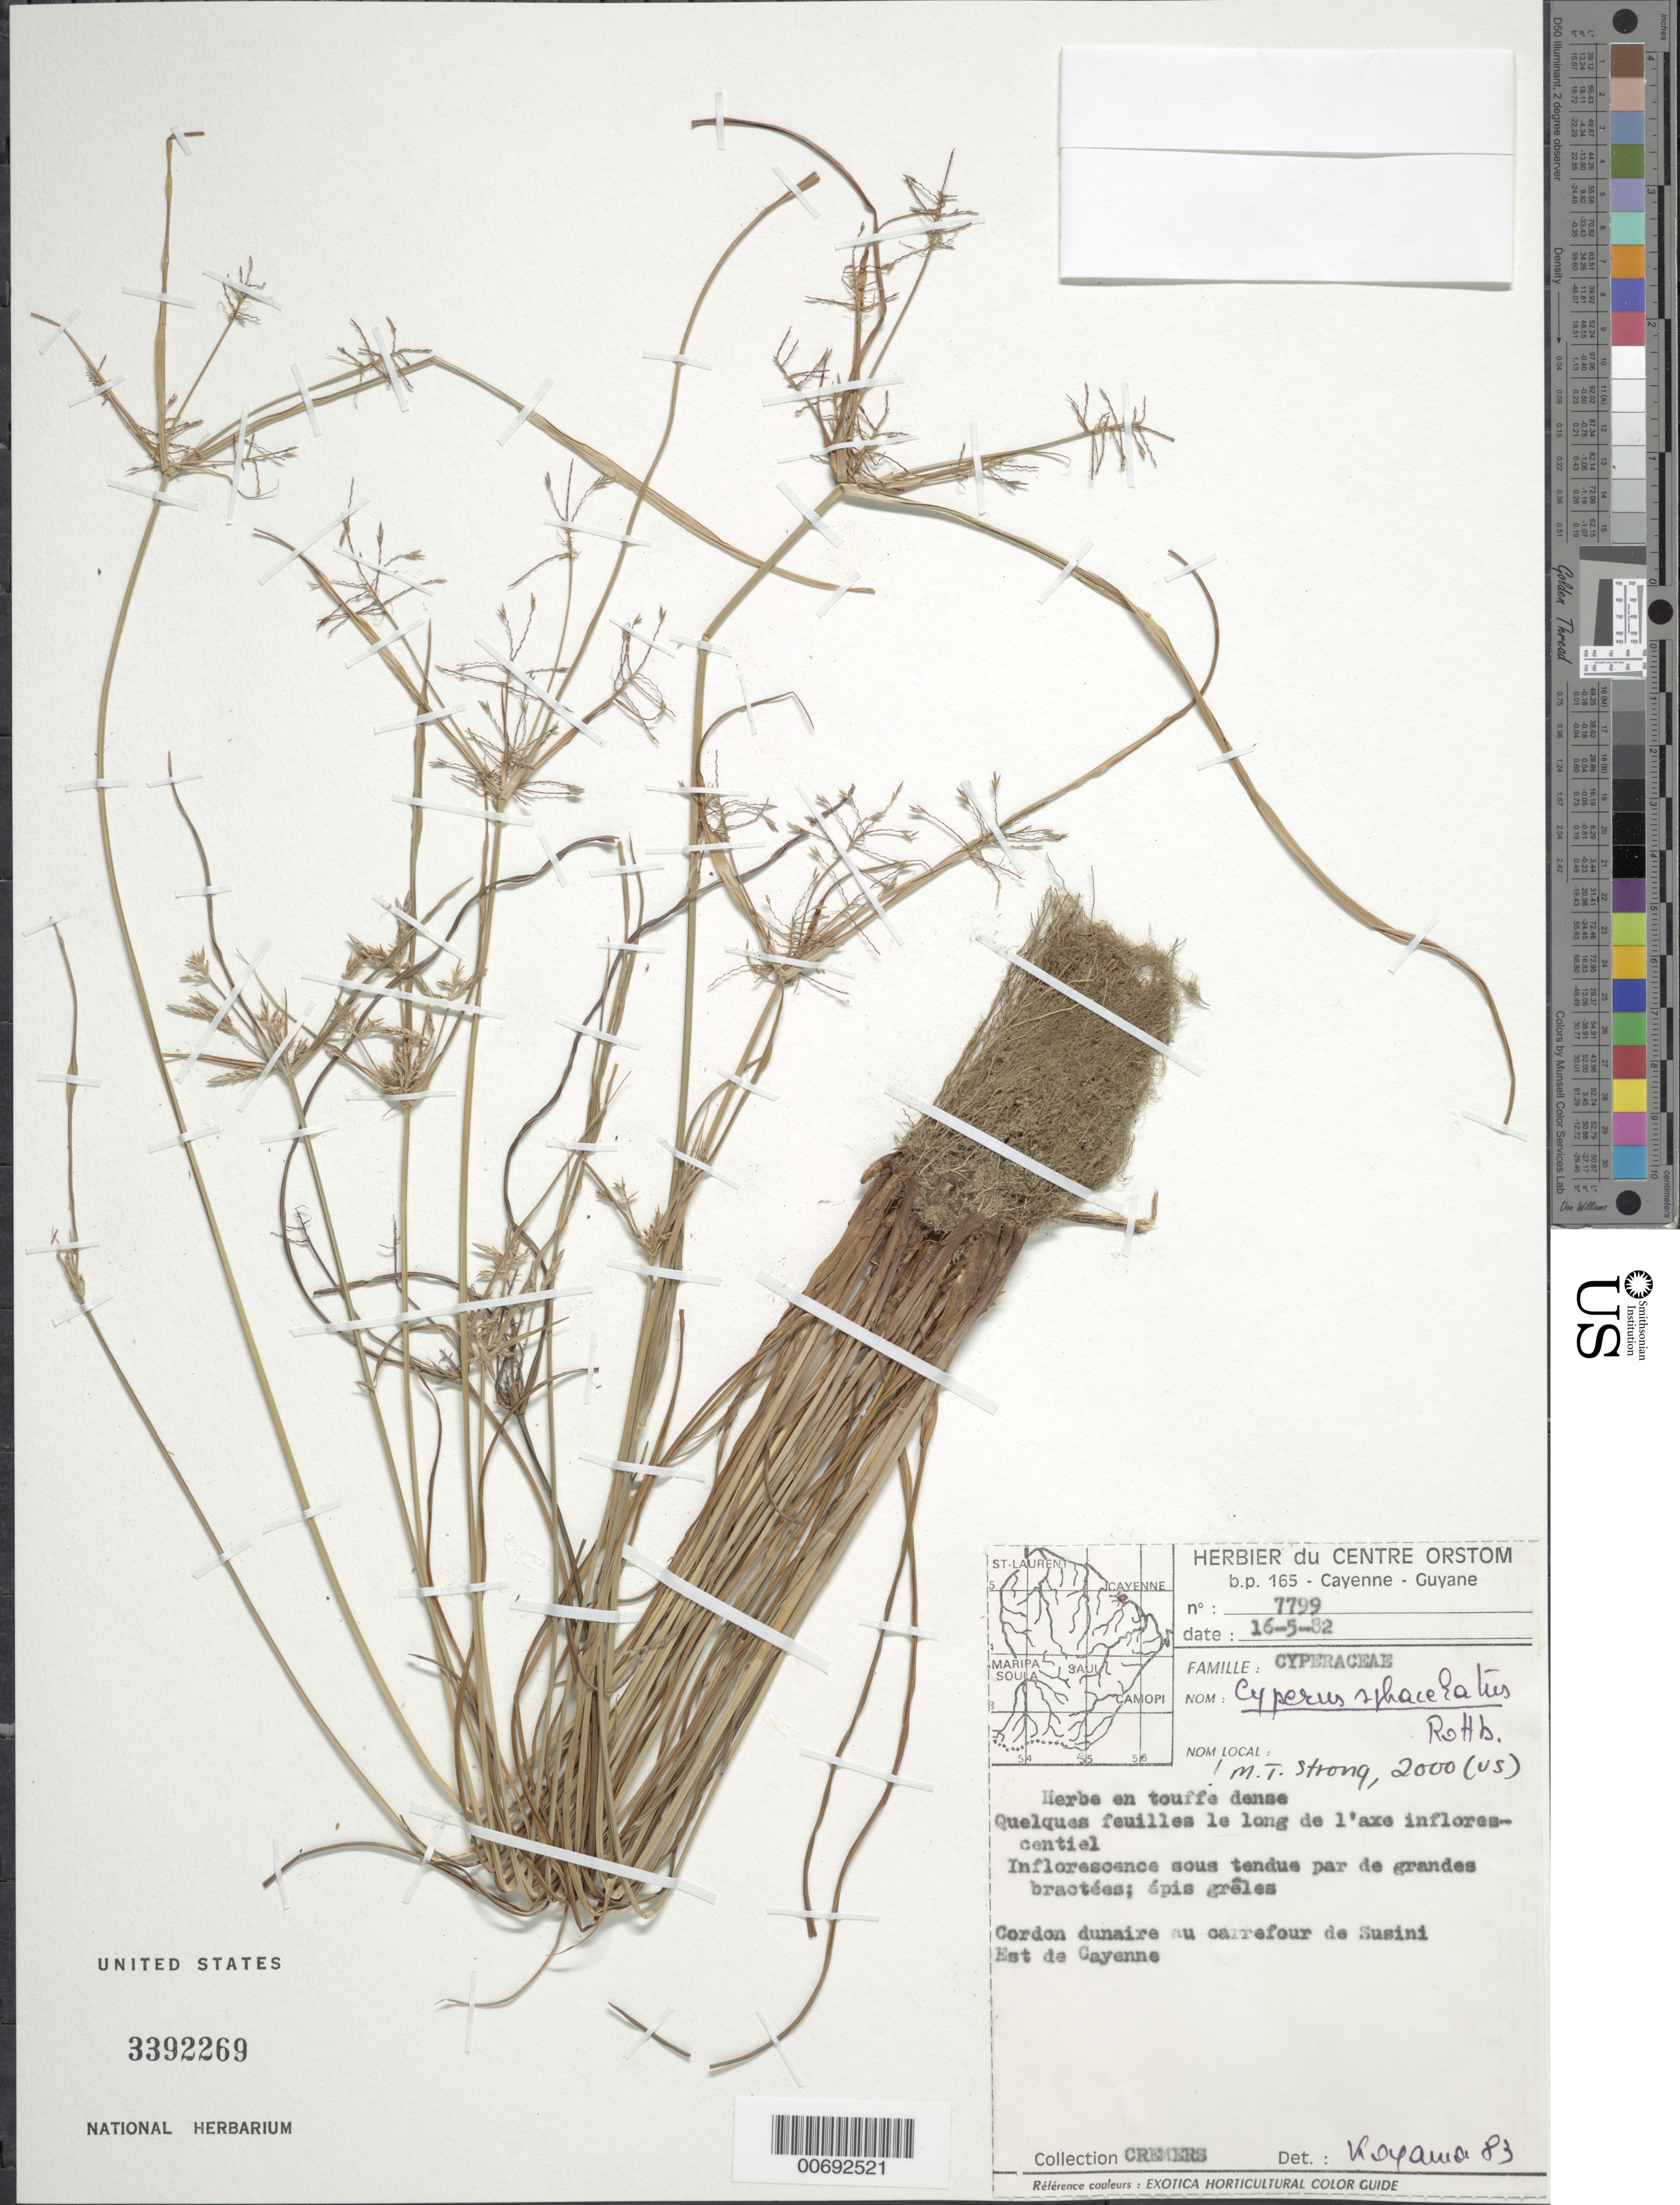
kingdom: Plantae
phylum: Tracheophyta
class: Liliopsida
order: Poales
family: Cyperaceae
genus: Cyperus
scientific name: Cyperus sphacelatus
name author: Rottb.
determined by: Strong, M. T., (US), Smithsonian Institution - National Museum of Natural History (UNITED STATES)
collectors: G. Cremers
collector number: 7799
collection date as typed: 16-May-82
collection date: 1982-05-16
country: French Guiana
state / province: Cayenne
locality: Cayenne, E, cordon dunaire apres le carrefour de Susini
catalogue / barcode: US 3392269